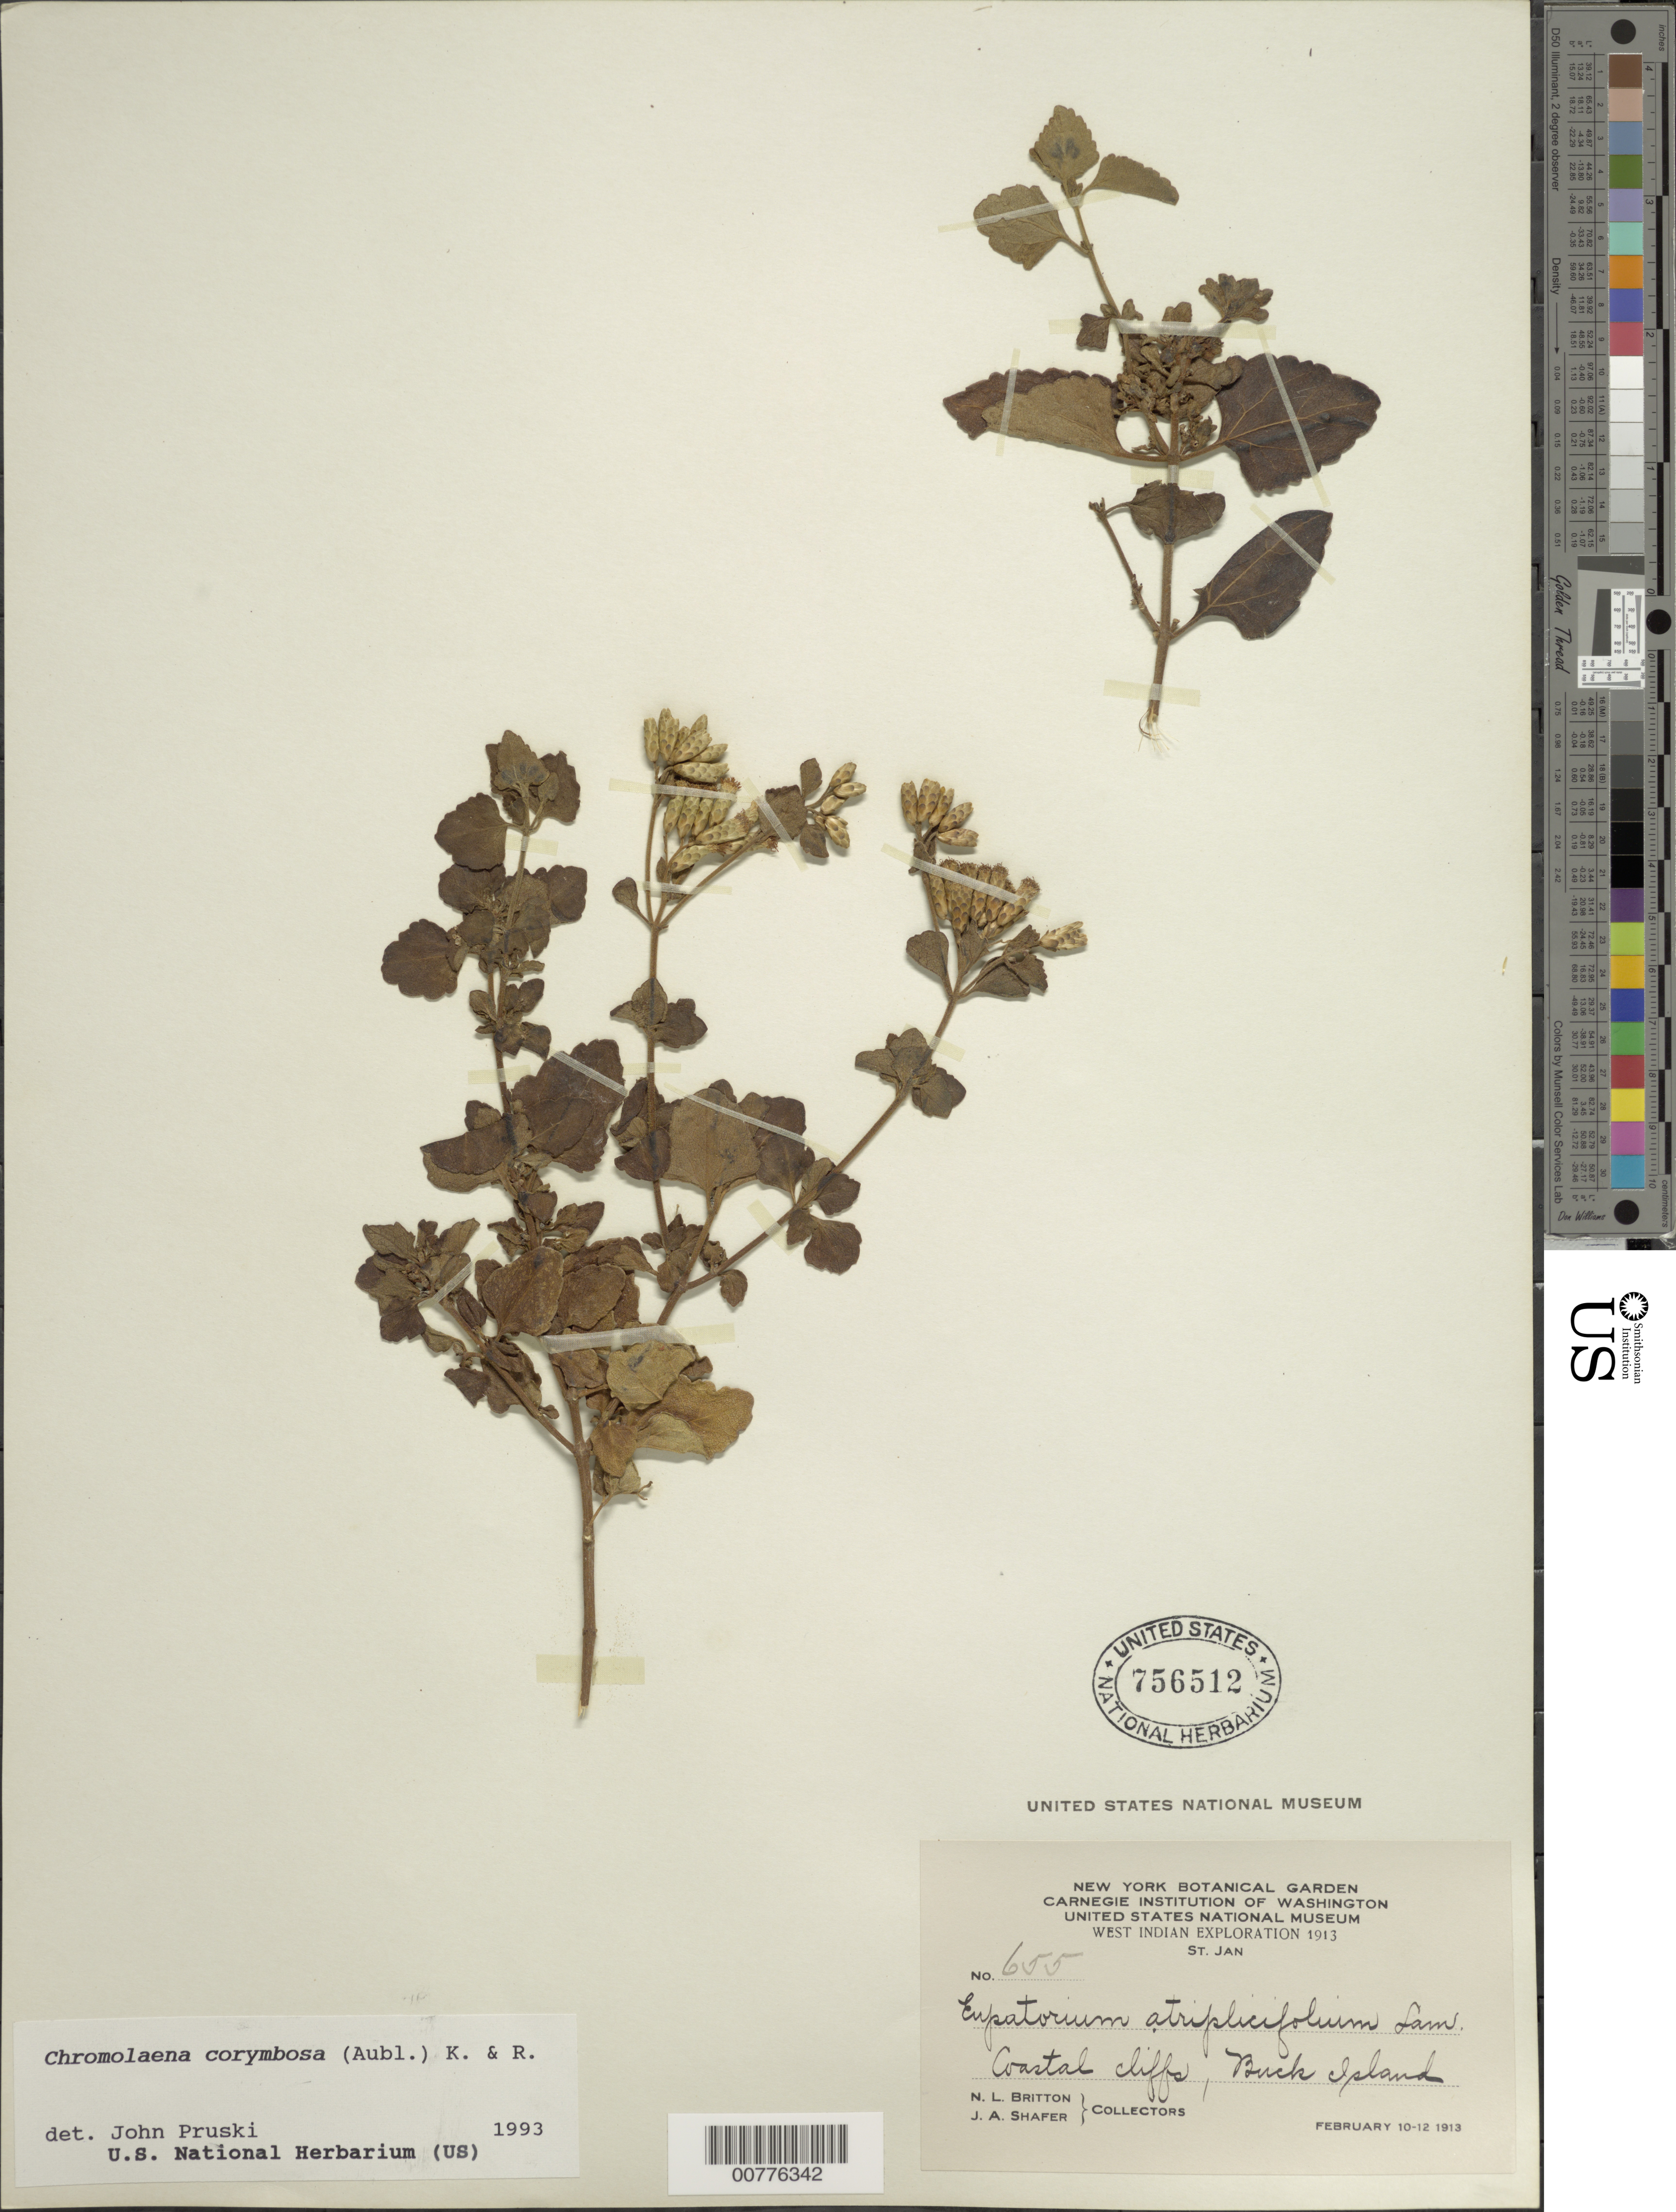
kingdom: Plantae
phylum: Tracheophyta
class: Magnoliopsida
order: Asterales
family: Asteraceae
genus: Chromolaena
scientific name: Chromolaena corymbosa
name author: (Aubl.) R.M. King & H. Rob.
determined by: Pruski, J. F.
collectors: N. Britton & J. A. Shafer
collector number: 655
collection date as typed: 10 Feb 1913 to 12 Feb 1913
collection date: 1913-02-10/1913-02-12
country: U.S. Virgin Islands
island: St. John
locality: Coastal cliffs, Buck Island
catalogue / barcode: US 756512